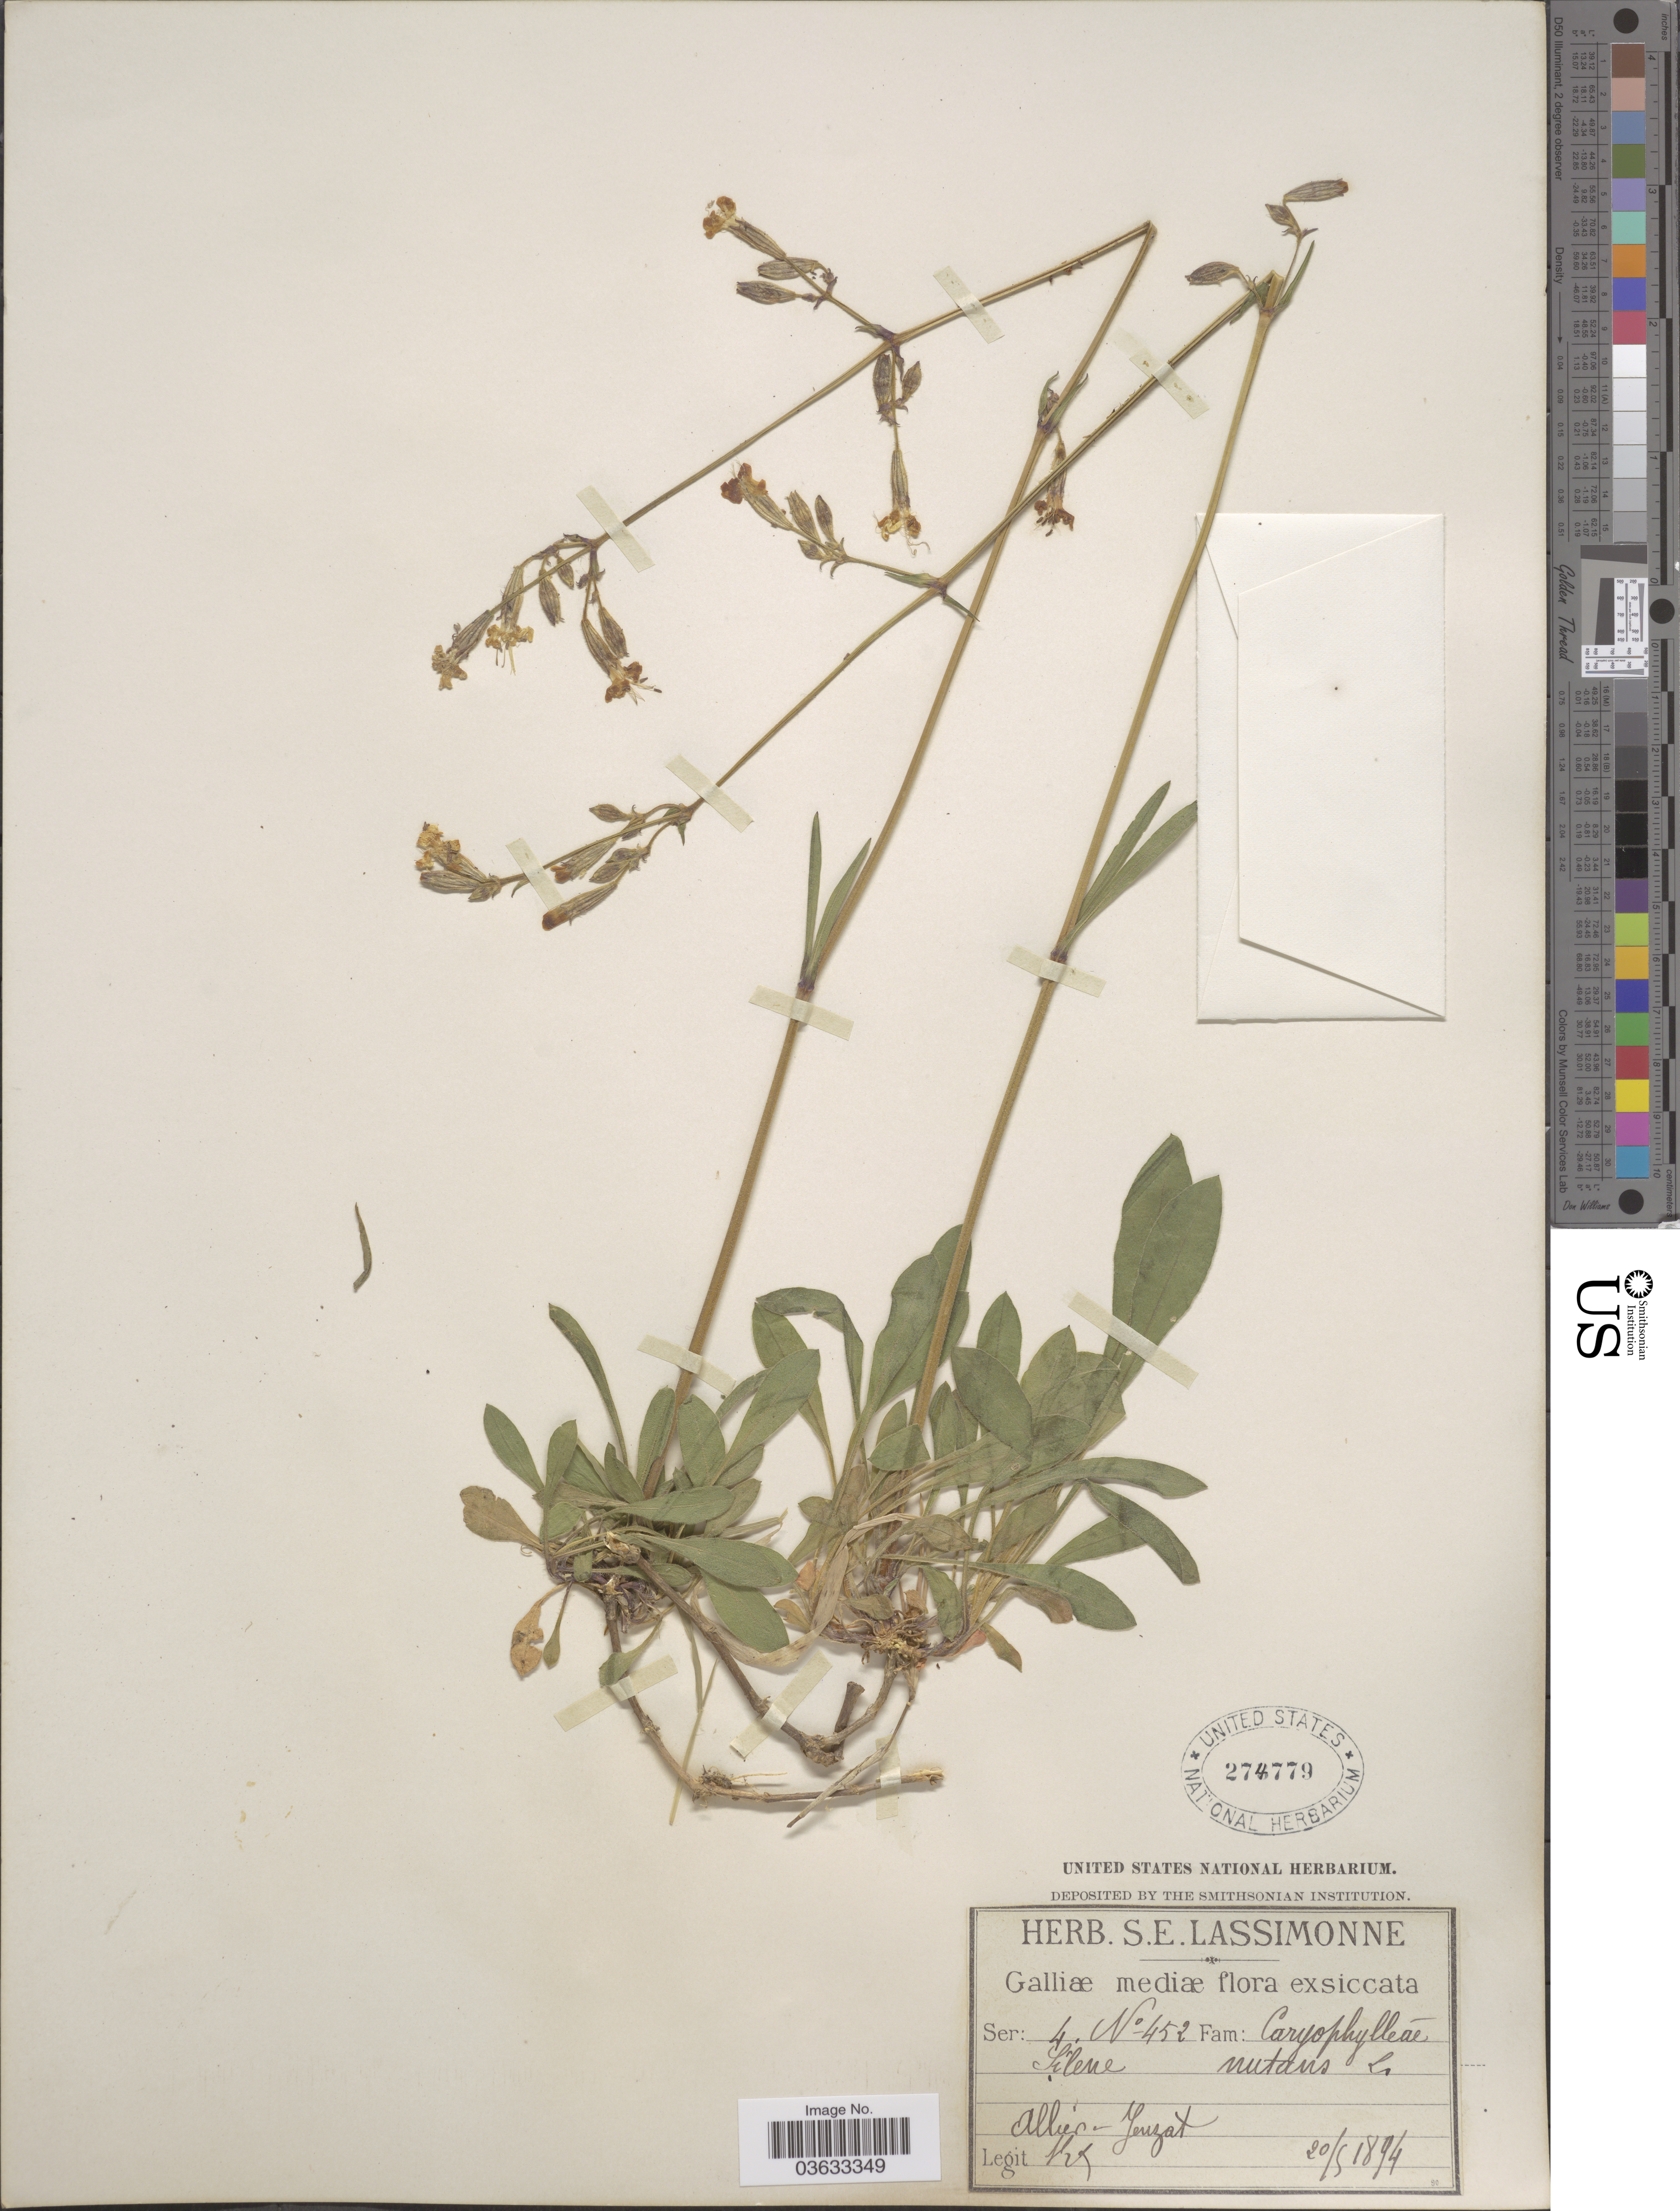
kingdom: Plantae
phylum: Tracheophyta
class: Magnoliopsida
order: Caryophyllales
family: Caryophyllaceae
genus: Silene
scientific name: Silene nutans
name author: L.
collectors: S. Lassimonne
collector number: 452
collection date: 1894-05-20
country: France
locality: Galliæ mediæ. Allier - Jenzat.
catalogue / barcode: US 278779